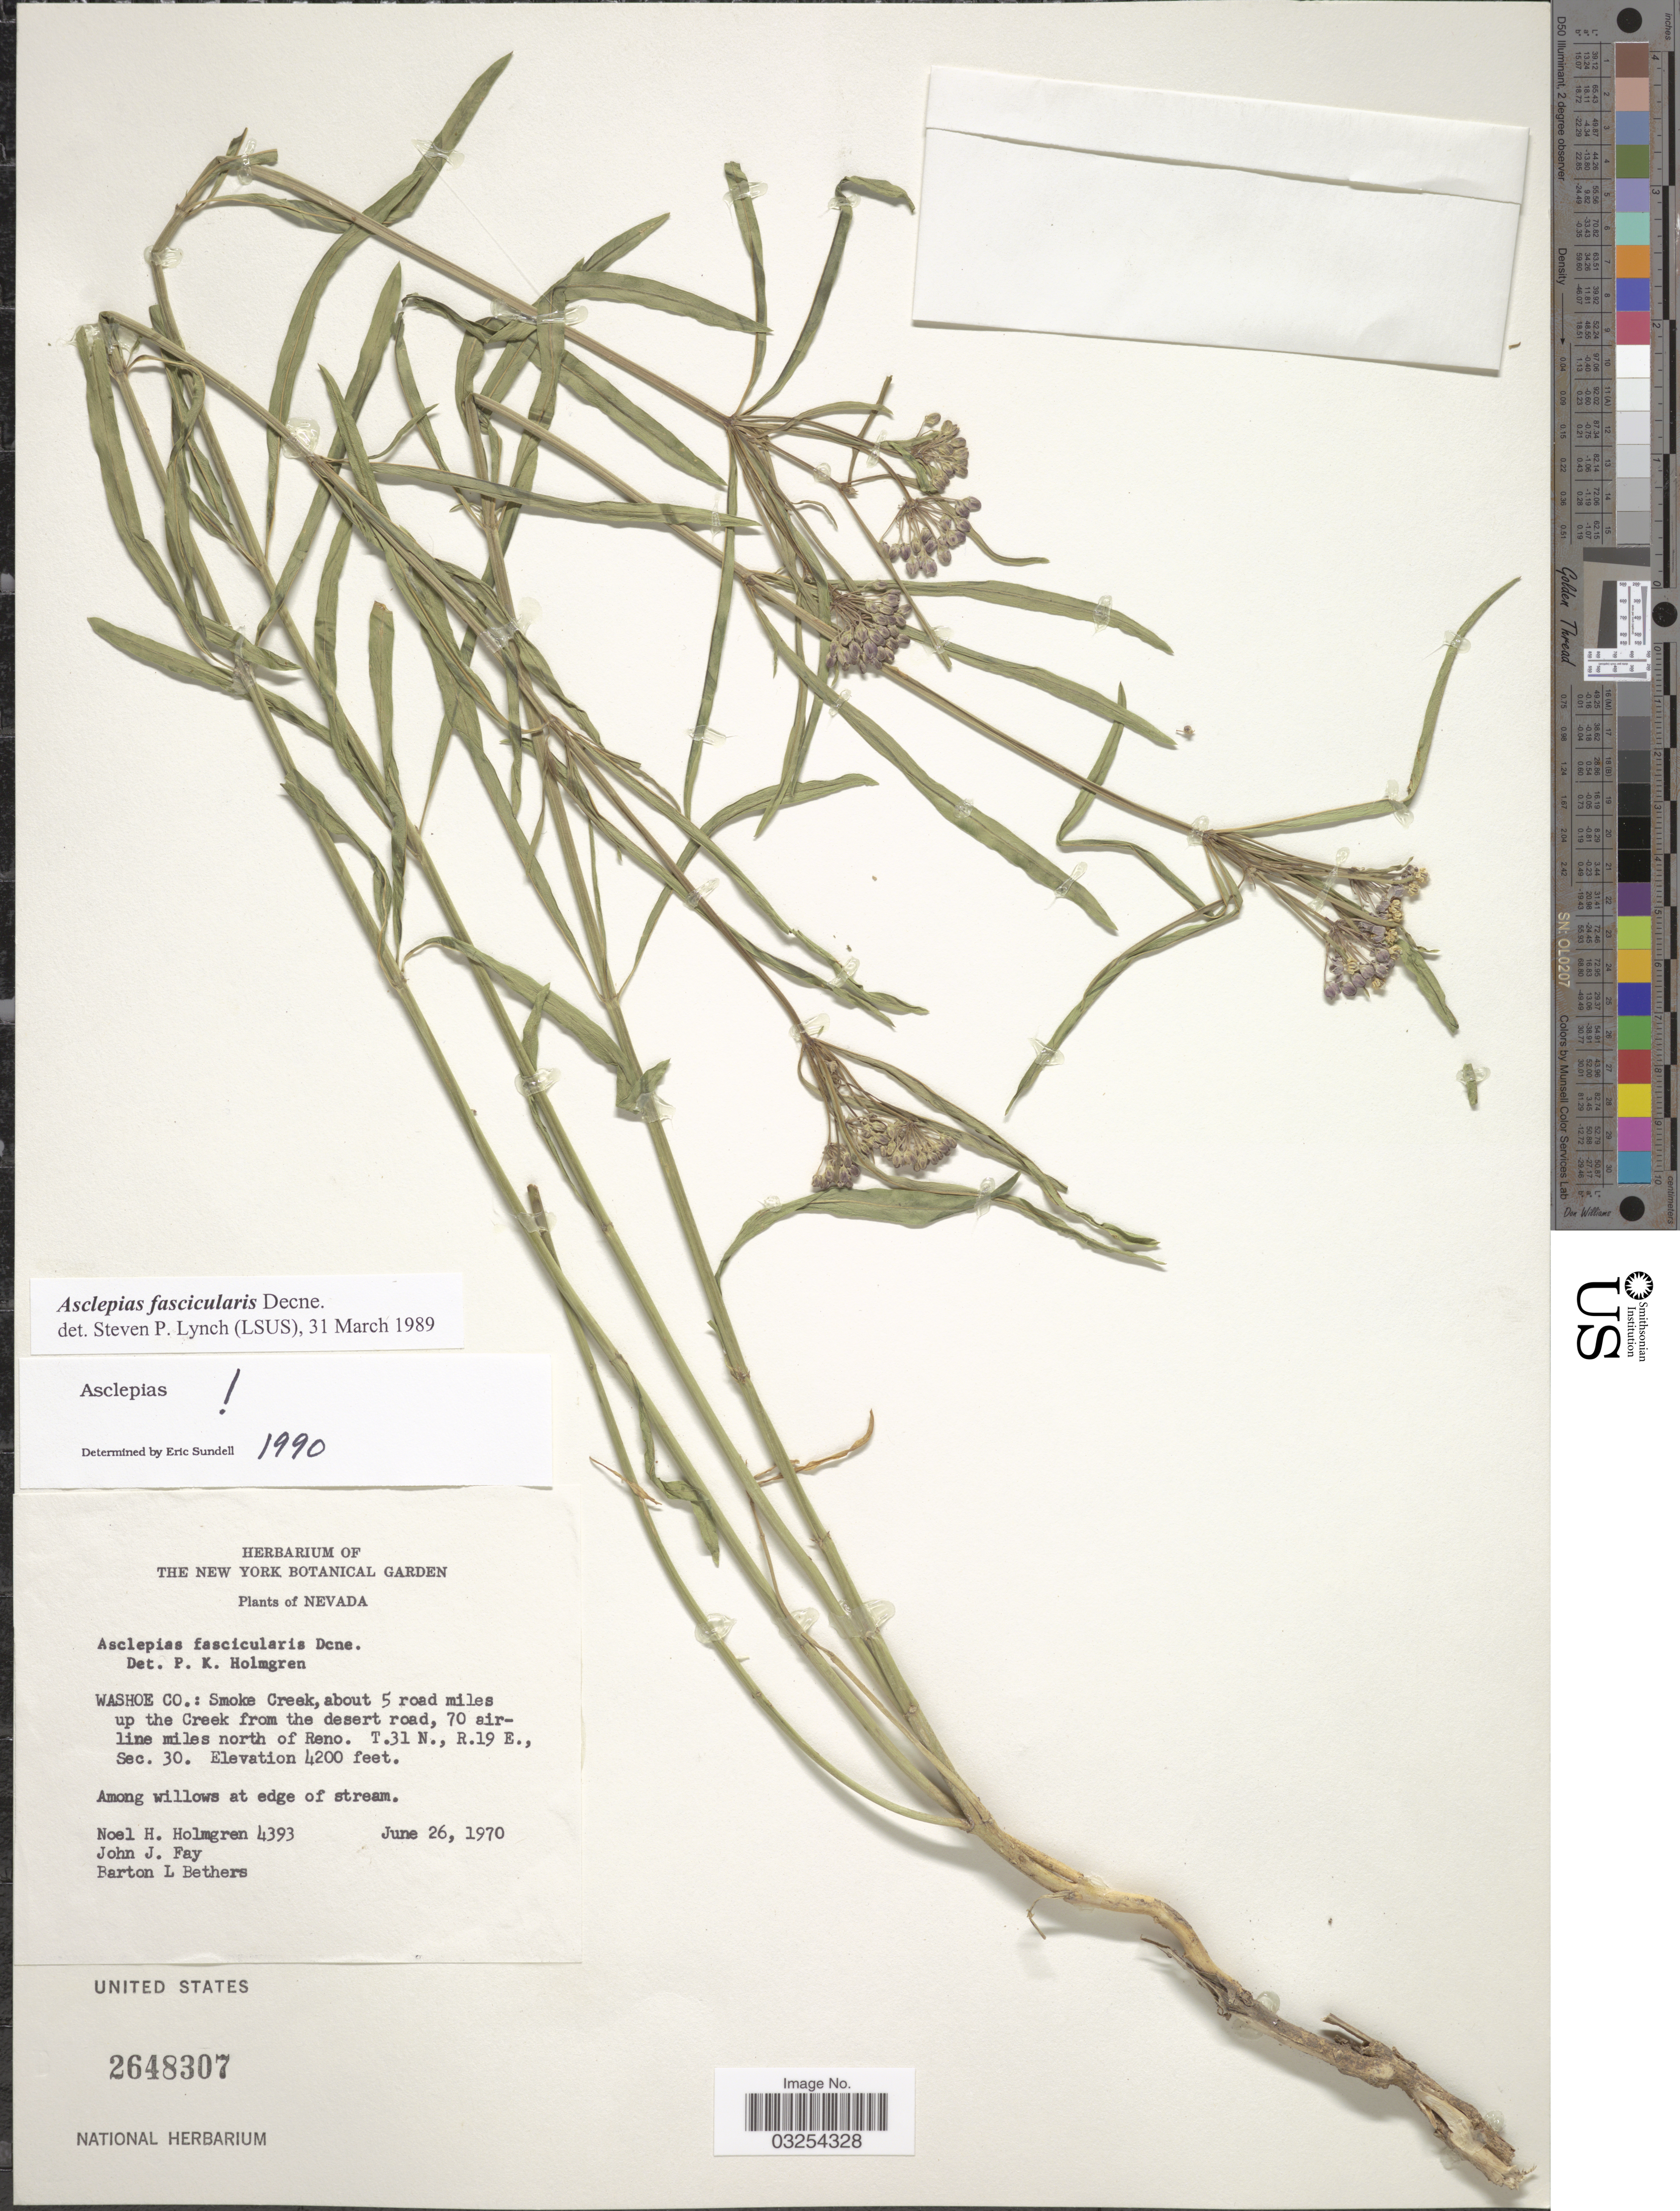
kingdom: Plantae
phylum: Tracheophyta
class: Magnoliopsida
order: Gentianales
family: Apocynaceae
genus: Asclepias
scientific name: Asclepias fascicularis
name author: Decne.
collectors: N. H. Holmgren, J. Fay & B. Bethers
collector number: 4393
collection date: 1970-06-26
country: United States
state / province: Nevada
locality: Washoe Co.: Smoke Creek, about 5 road miles up the Creek from the desert road, 70 airline miles north of Reno. T.31 N., R.19 E., Sec. 30.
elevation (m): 1280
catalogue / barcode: US 2648307